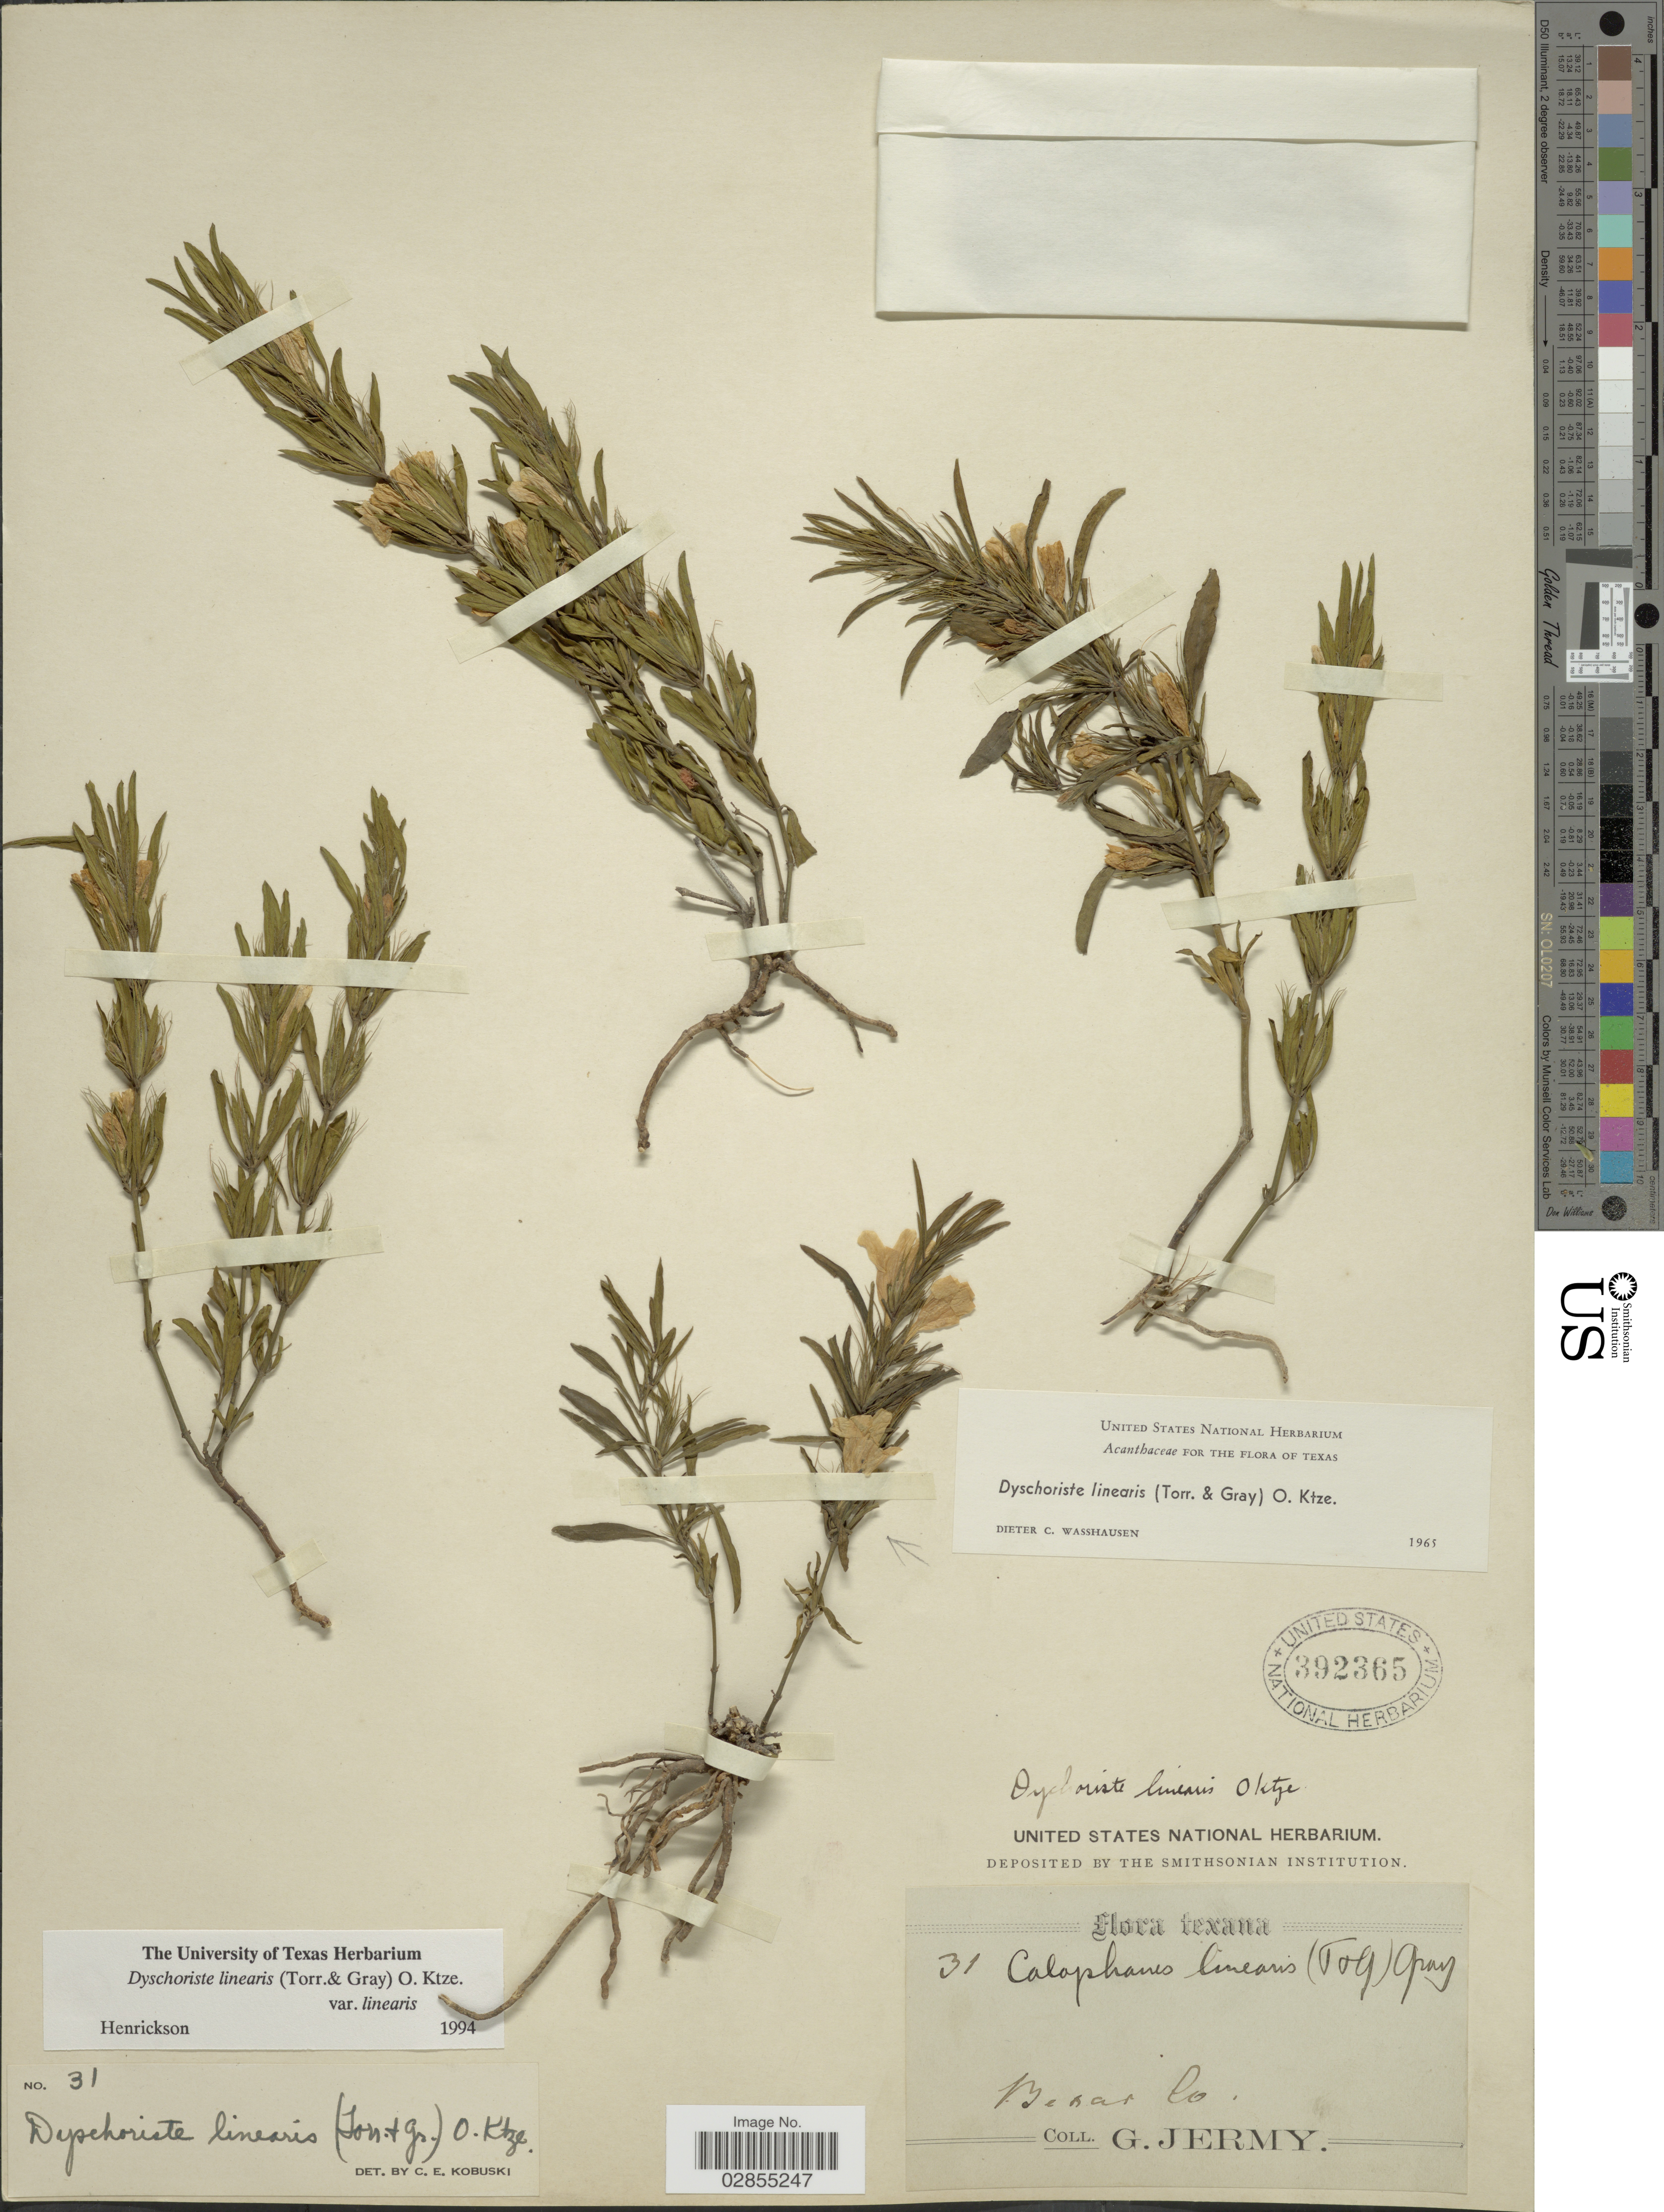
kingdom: Plantae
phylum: Tracheophyta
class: Magnoliopsida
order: Lamiales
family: Acanthaceae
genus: Dyschoriste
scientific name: Dyschoriste linearis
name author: (Torr. & A. Gray) Kuntze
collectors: G. Jermy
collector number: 31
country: United States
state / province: Texas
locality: Bexar Co.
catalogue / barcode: US 392365